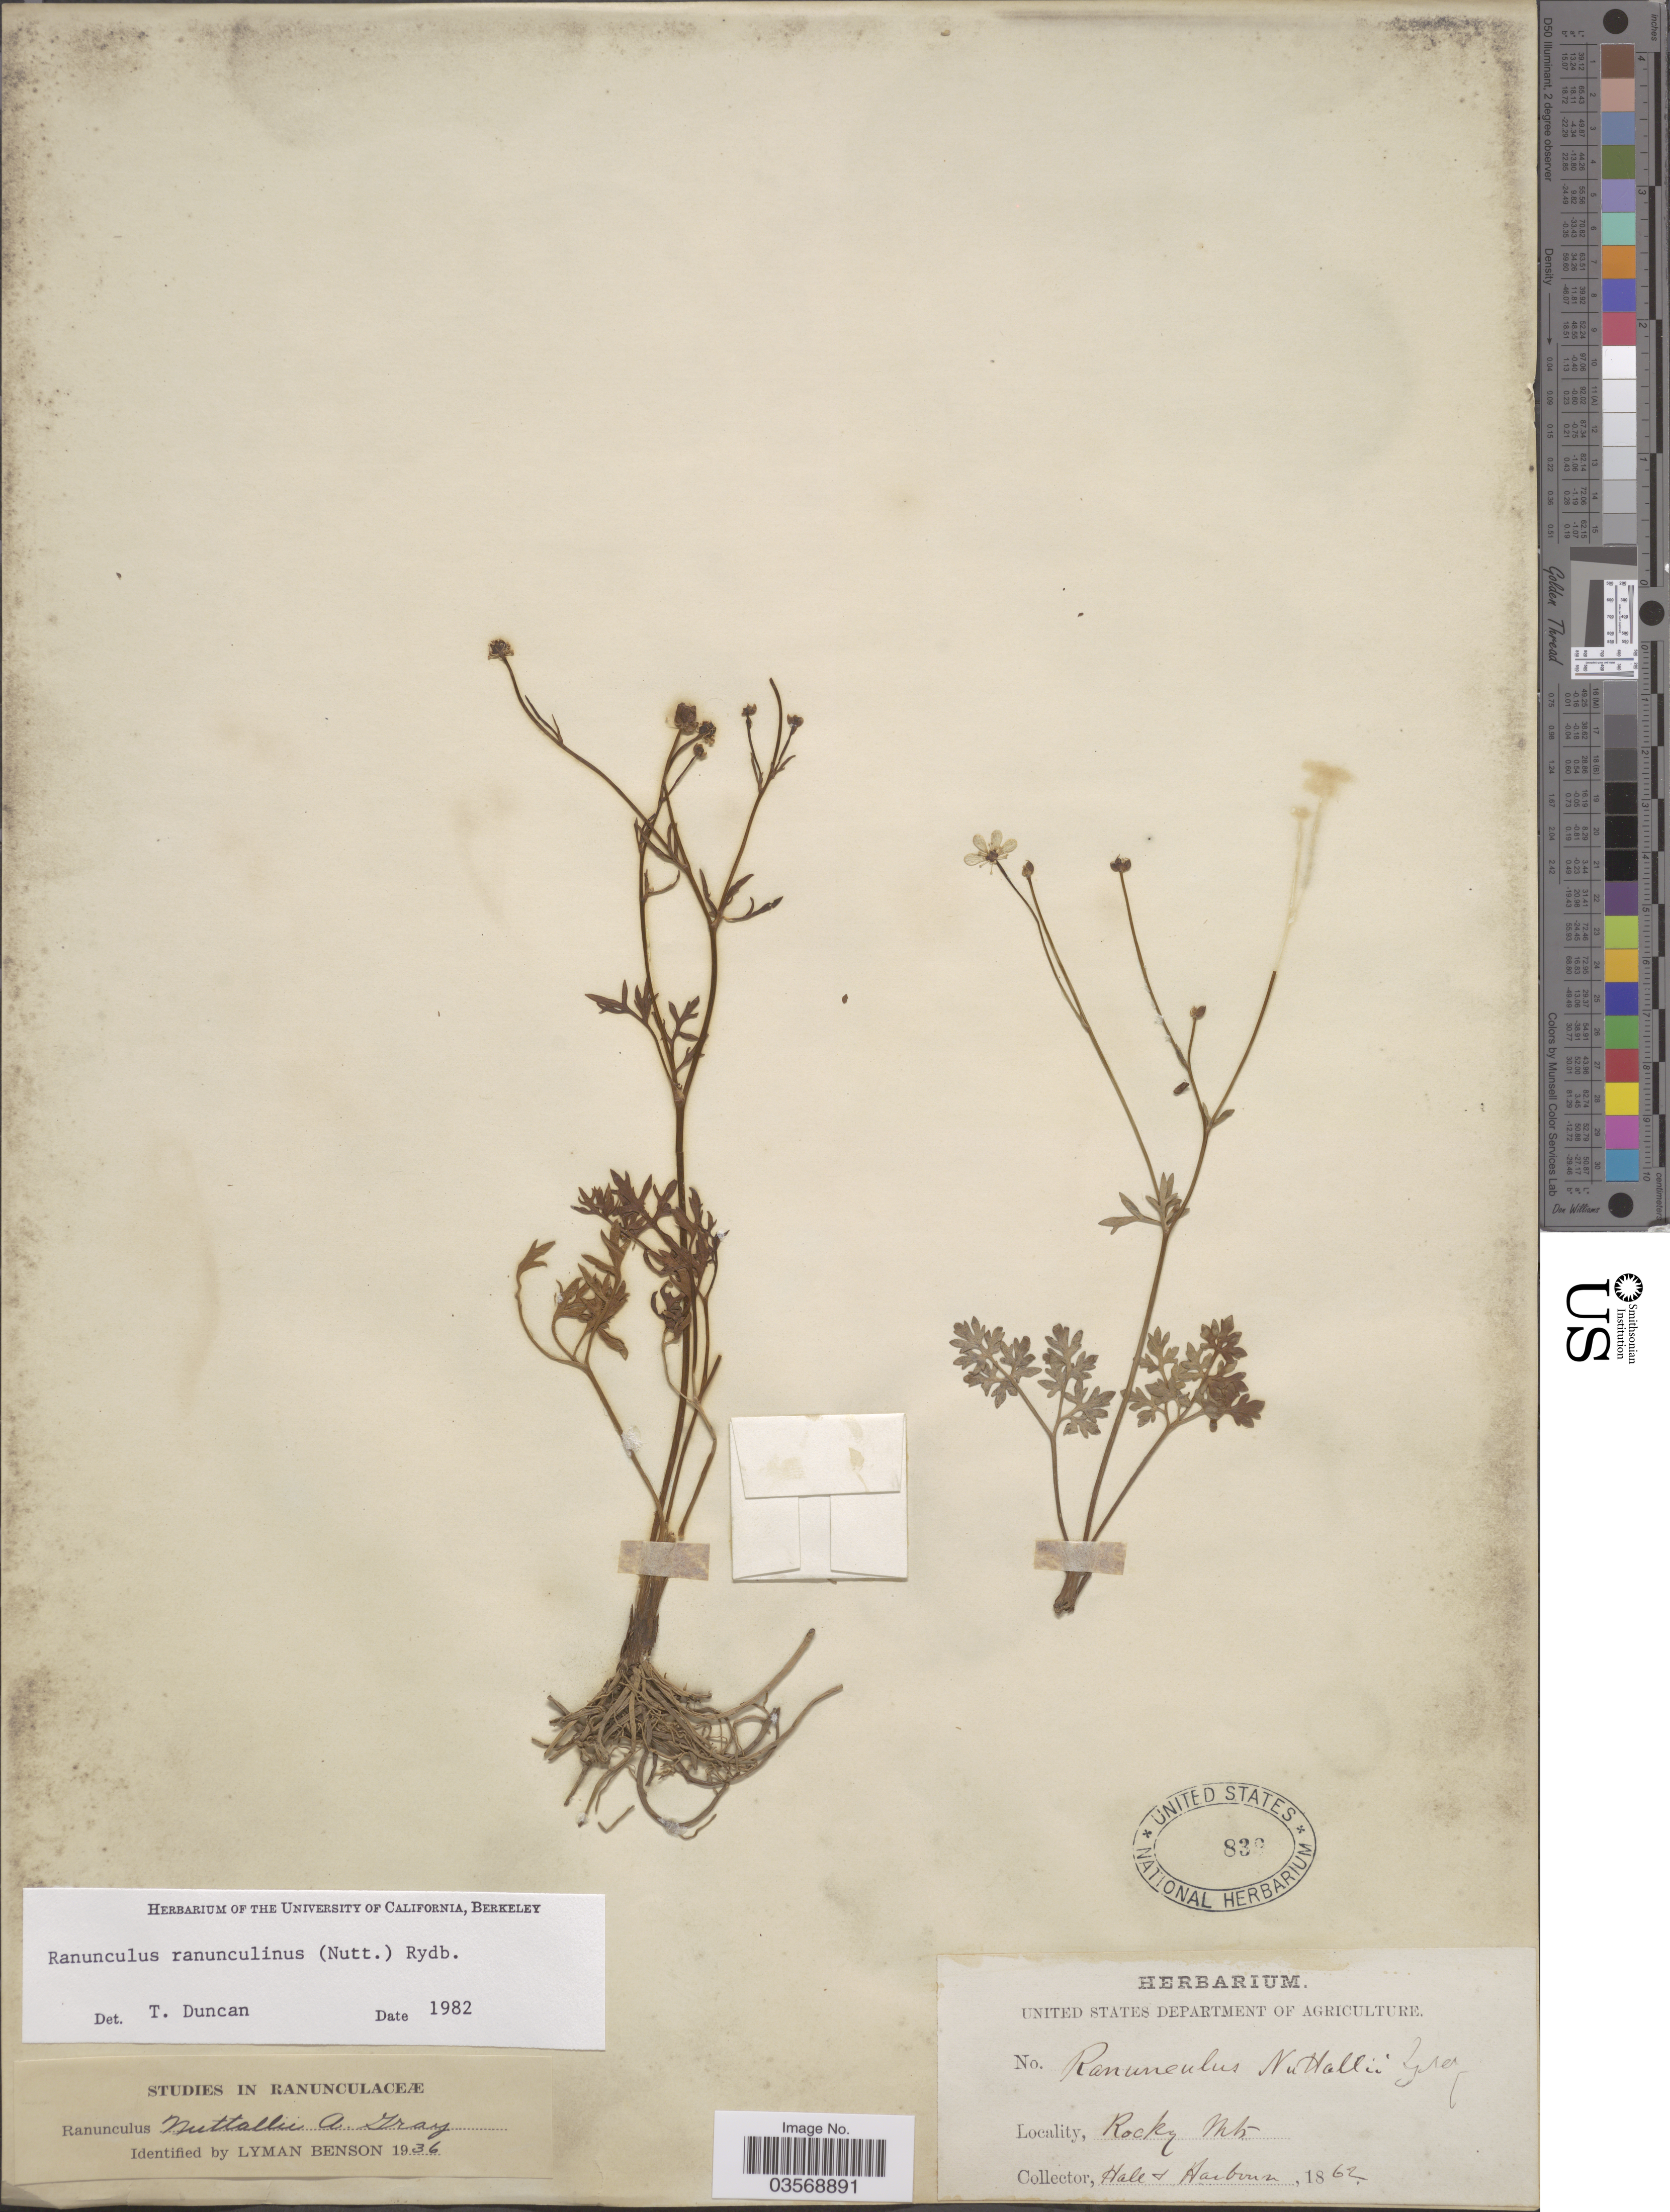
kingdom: Plantae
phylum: Tracheophyta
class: Magnoliopsida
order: Ranunculales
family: Ranunculaceae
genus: Ranunculus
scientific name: Ranunculus ranunculinus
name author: (Nutt.) Rydb.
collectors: -- Hall & Harbour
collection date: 1862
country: United States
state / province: Colorado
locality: Rocky Mts.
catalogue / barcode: US 839